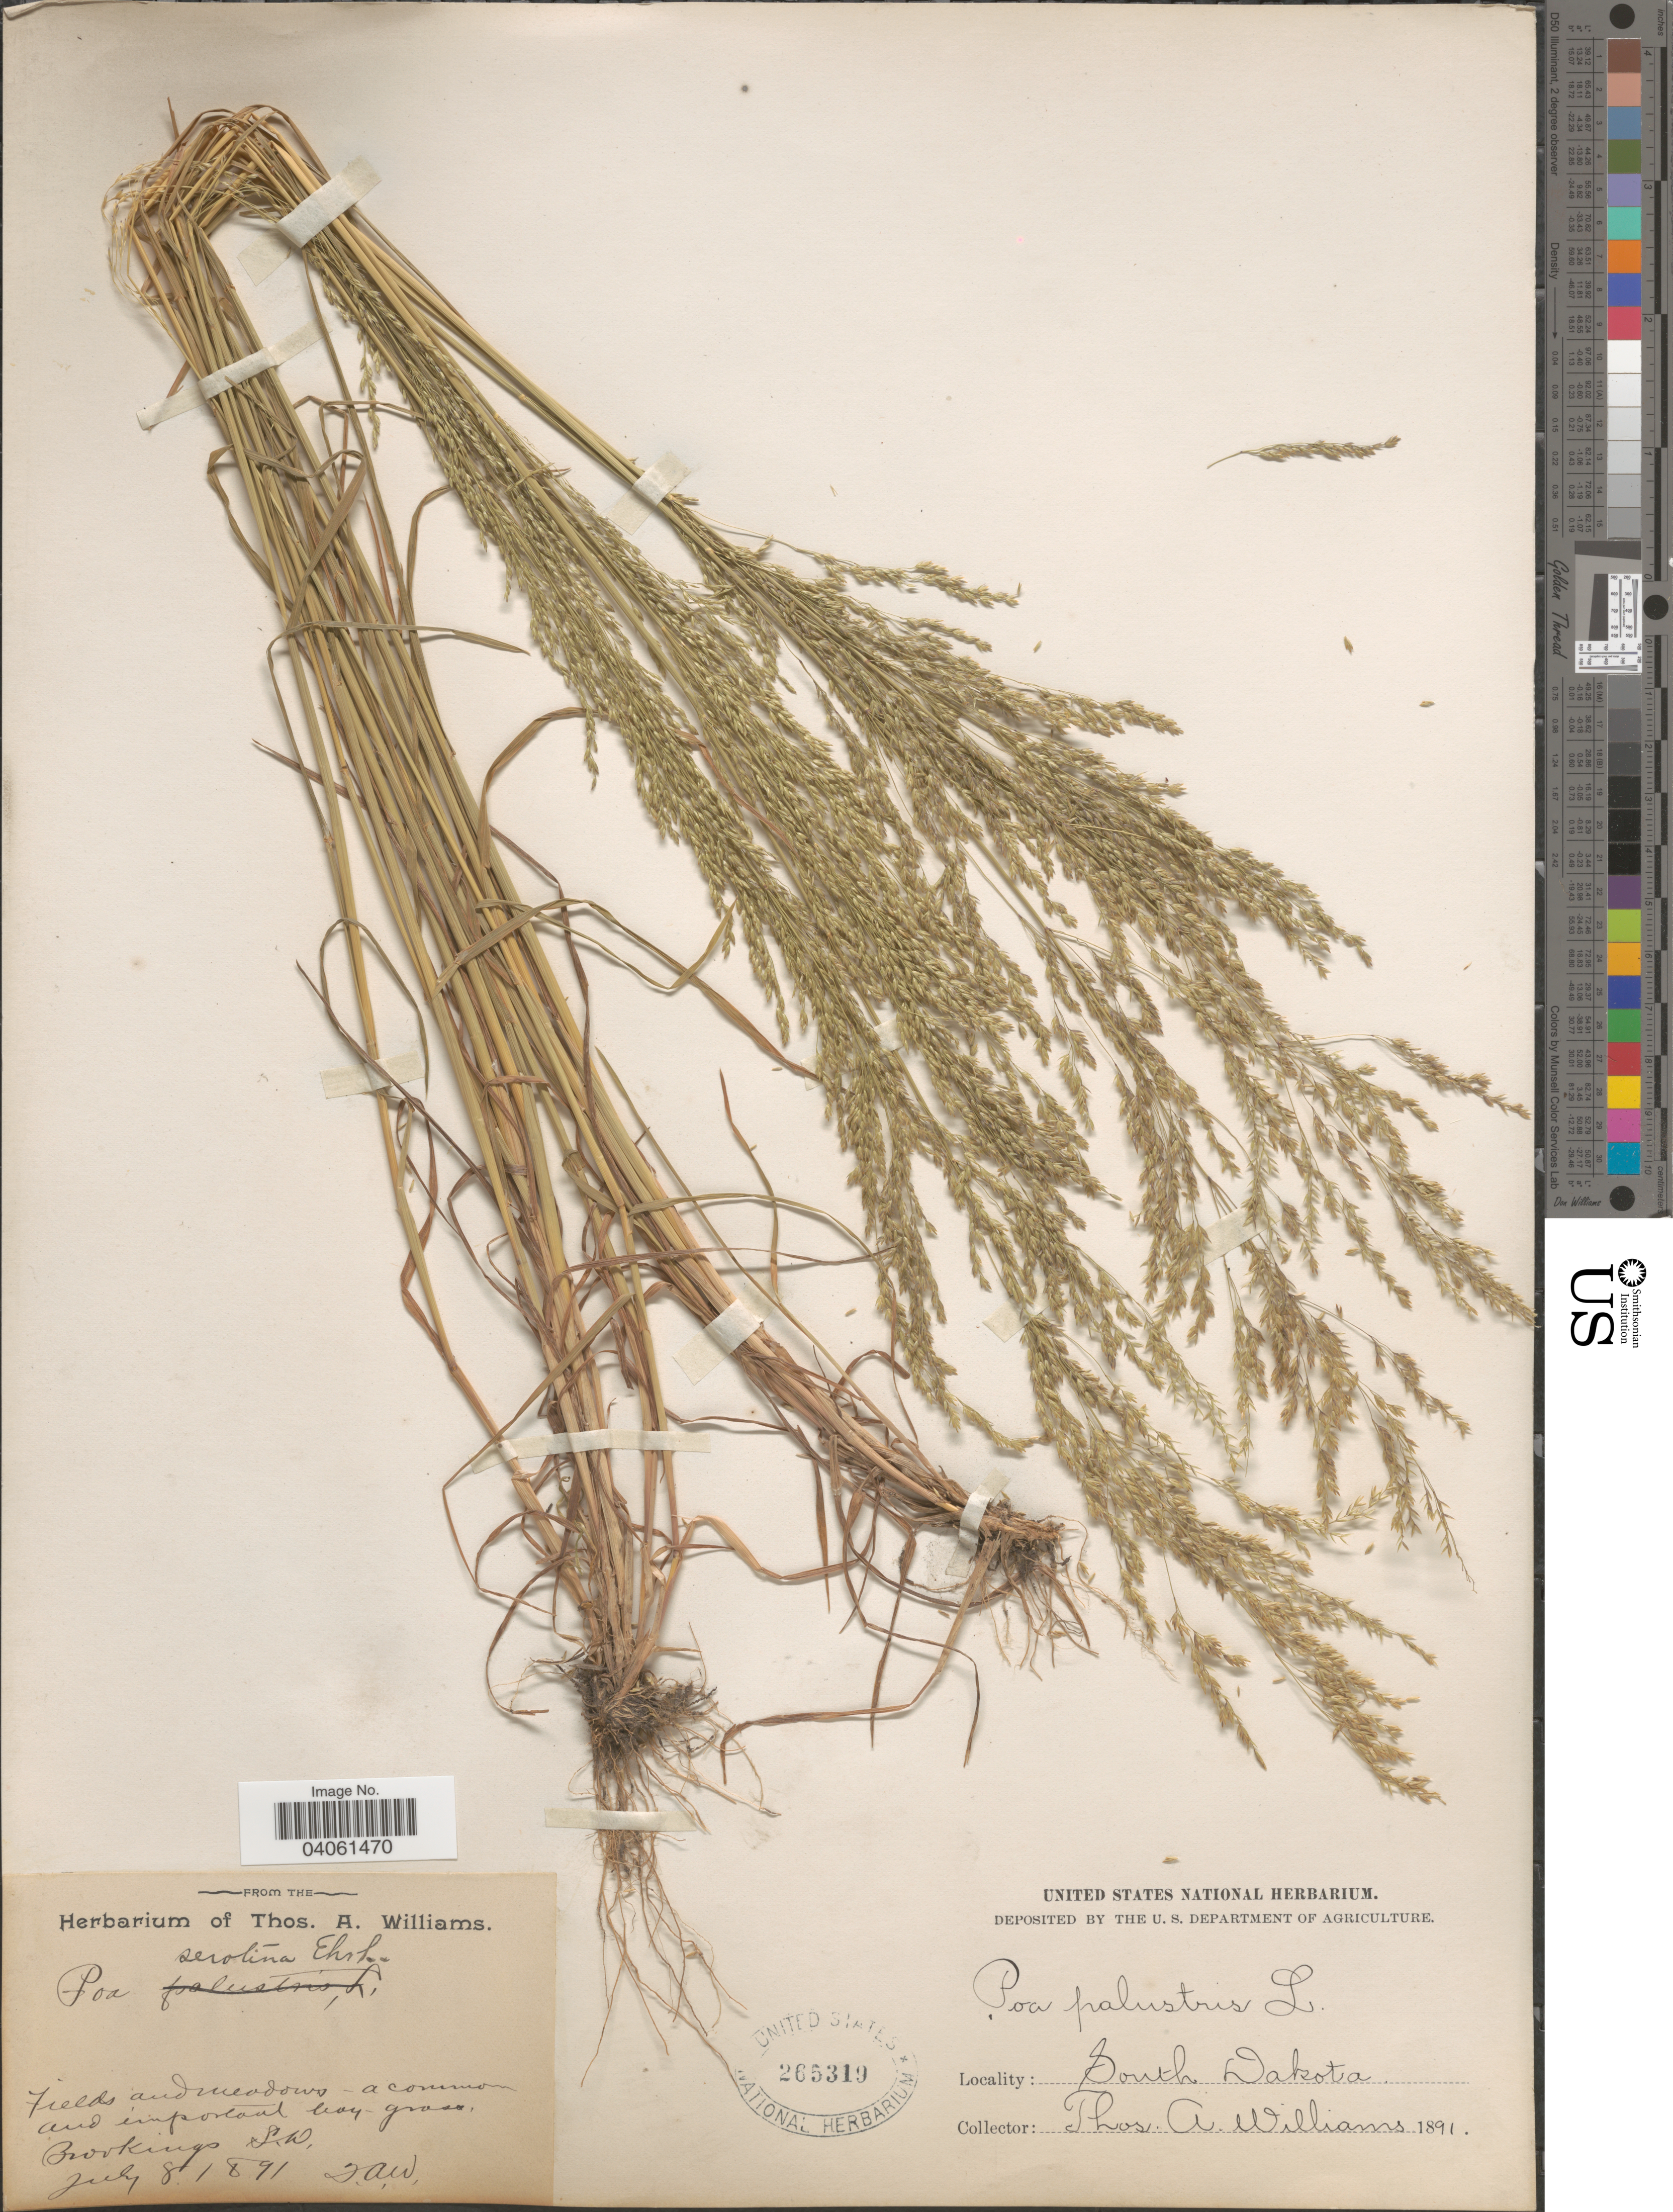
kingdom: Plantae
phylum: Tracheophyta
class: Liliopsida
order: Poales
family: Poaceae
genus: Poa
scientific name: Poa palustris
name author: L.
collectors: T. A. Williams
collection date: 1891-07-08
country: United States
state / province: South Dakota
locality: Brookings.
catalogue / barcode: US 265319